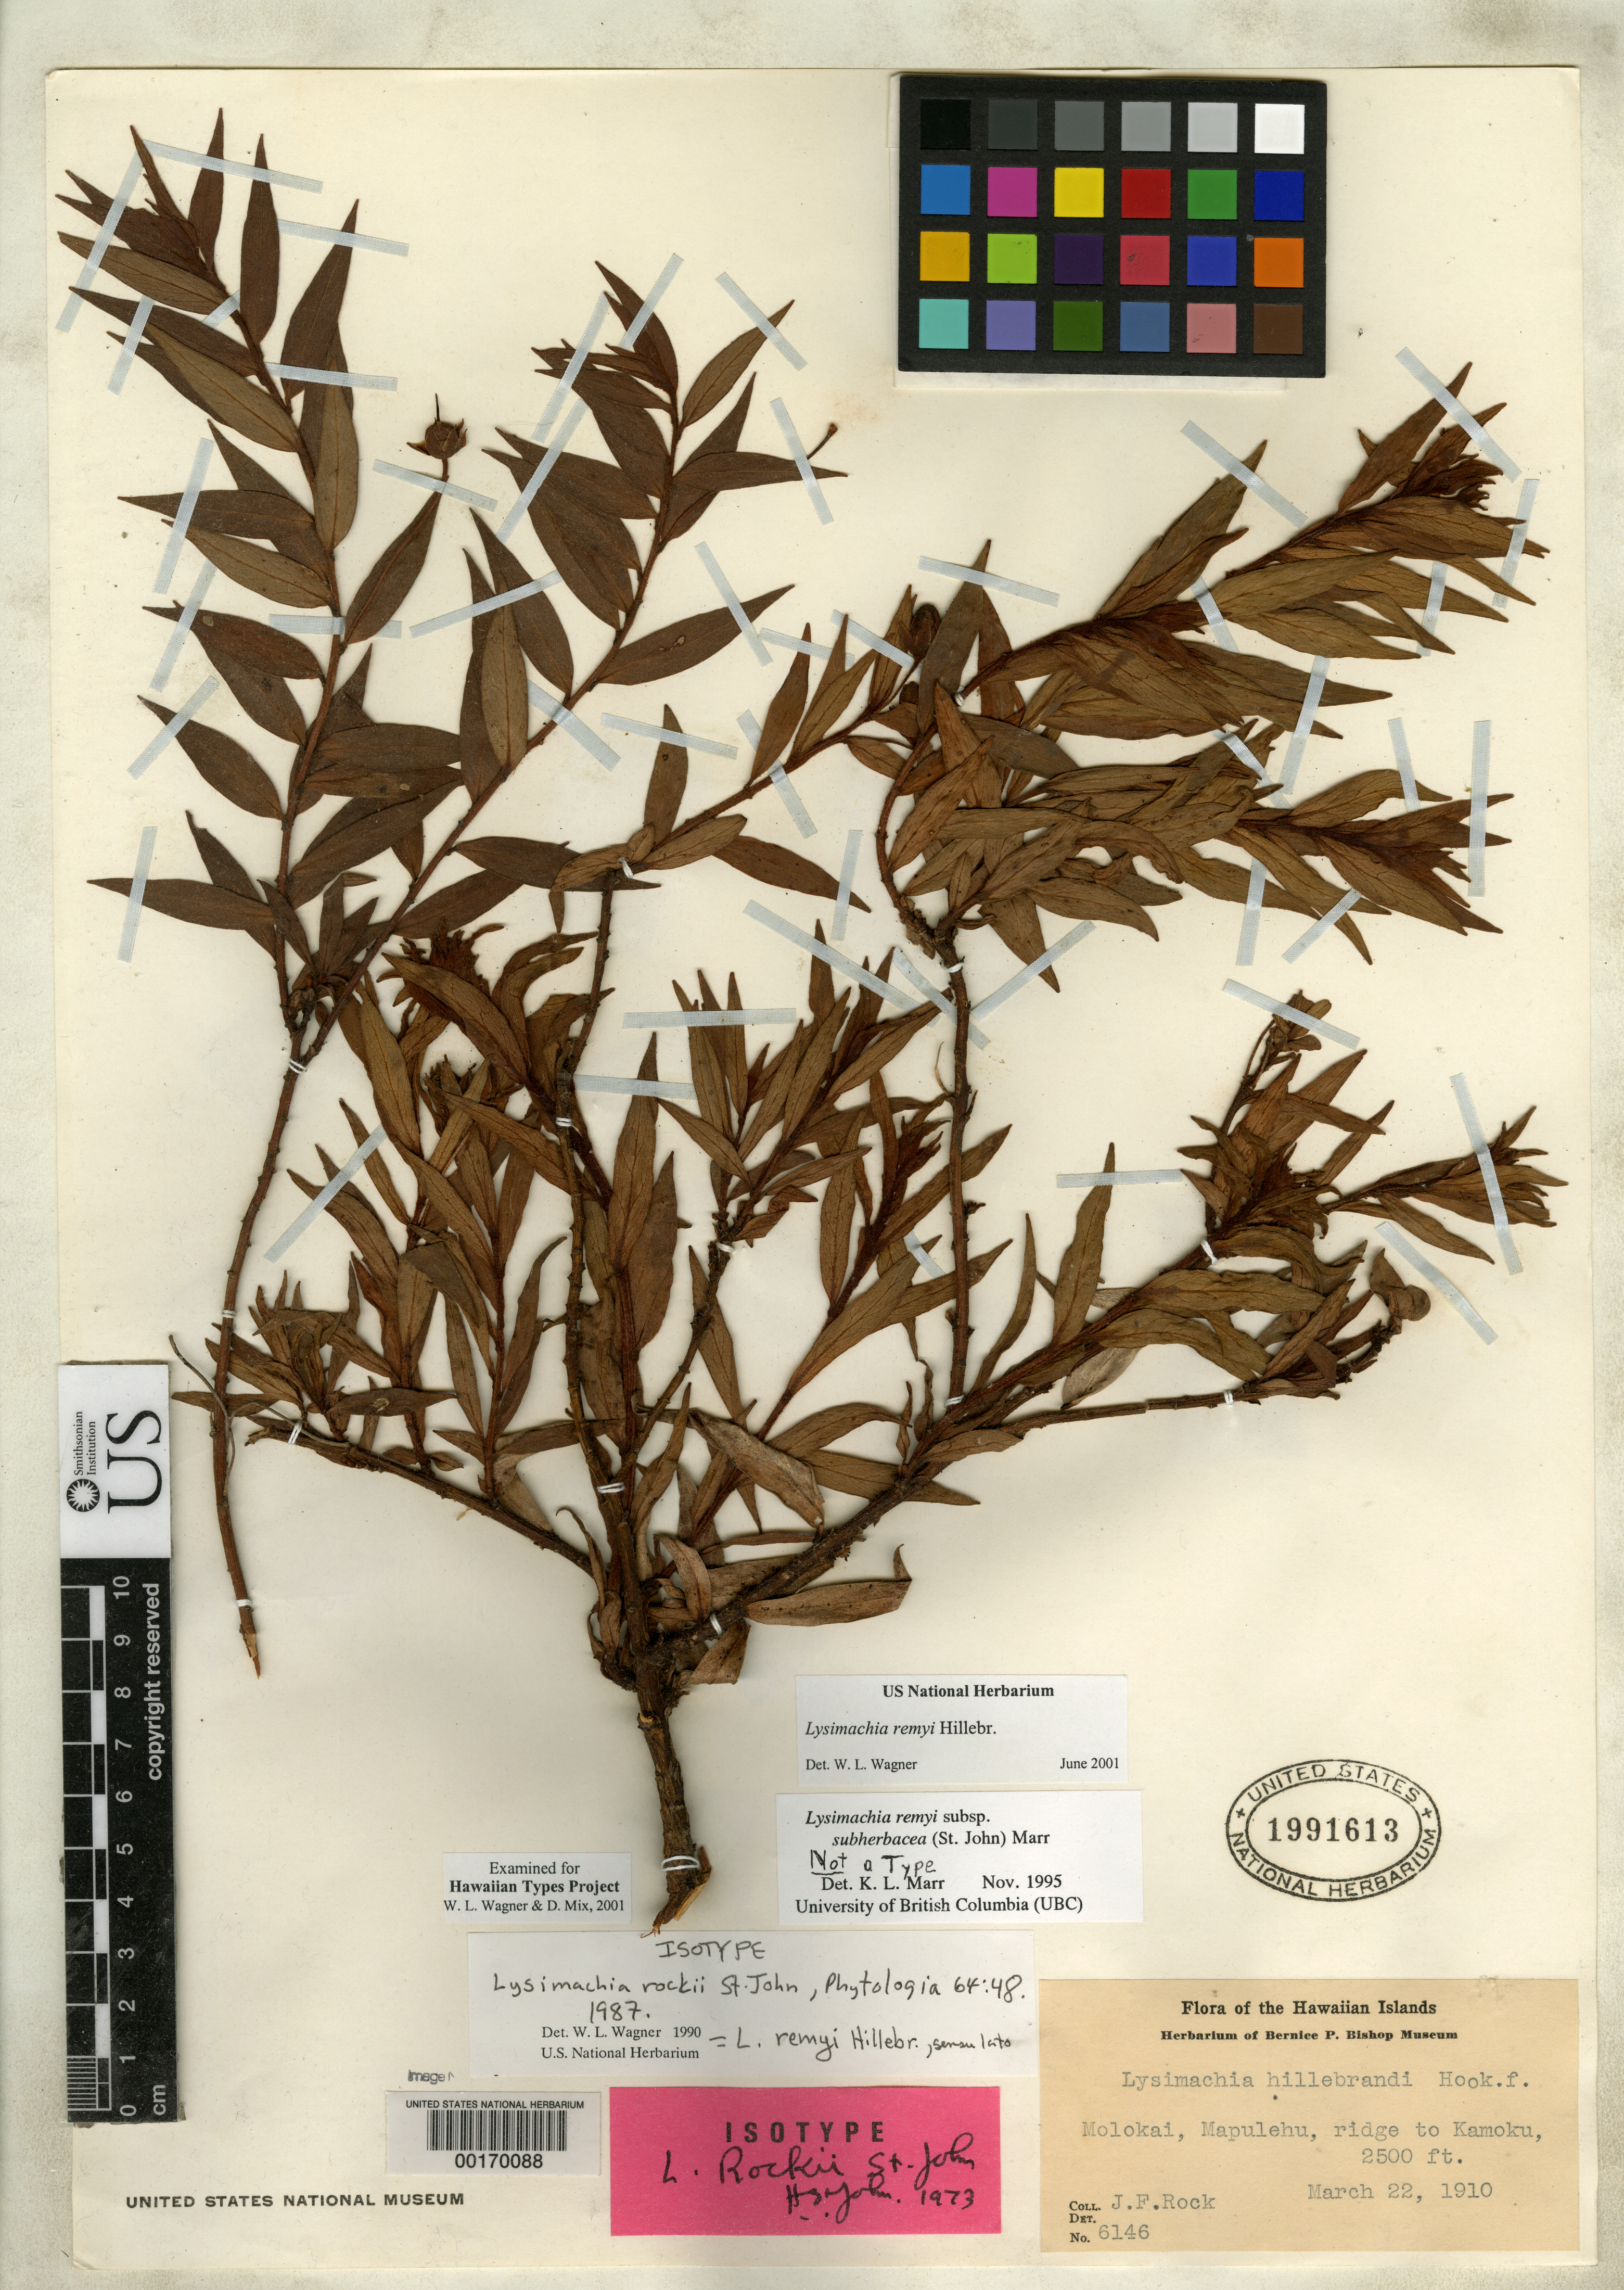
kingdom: Plantae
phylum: Tracheophyta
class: Magnoliopsida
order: Ericales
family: Primulaceae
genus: Lysimachia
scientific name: Lysimachia rockii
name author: H. St. John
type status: Isotype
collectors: J. F. Rock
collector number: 6146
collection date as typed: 22 Mar 1910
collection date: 1910-03-22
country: United States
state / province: Hawaii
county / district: Maui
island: Moloka'i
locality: Mapulehu, ridge to Kamoku.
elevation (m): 762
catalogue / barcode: US 1991613